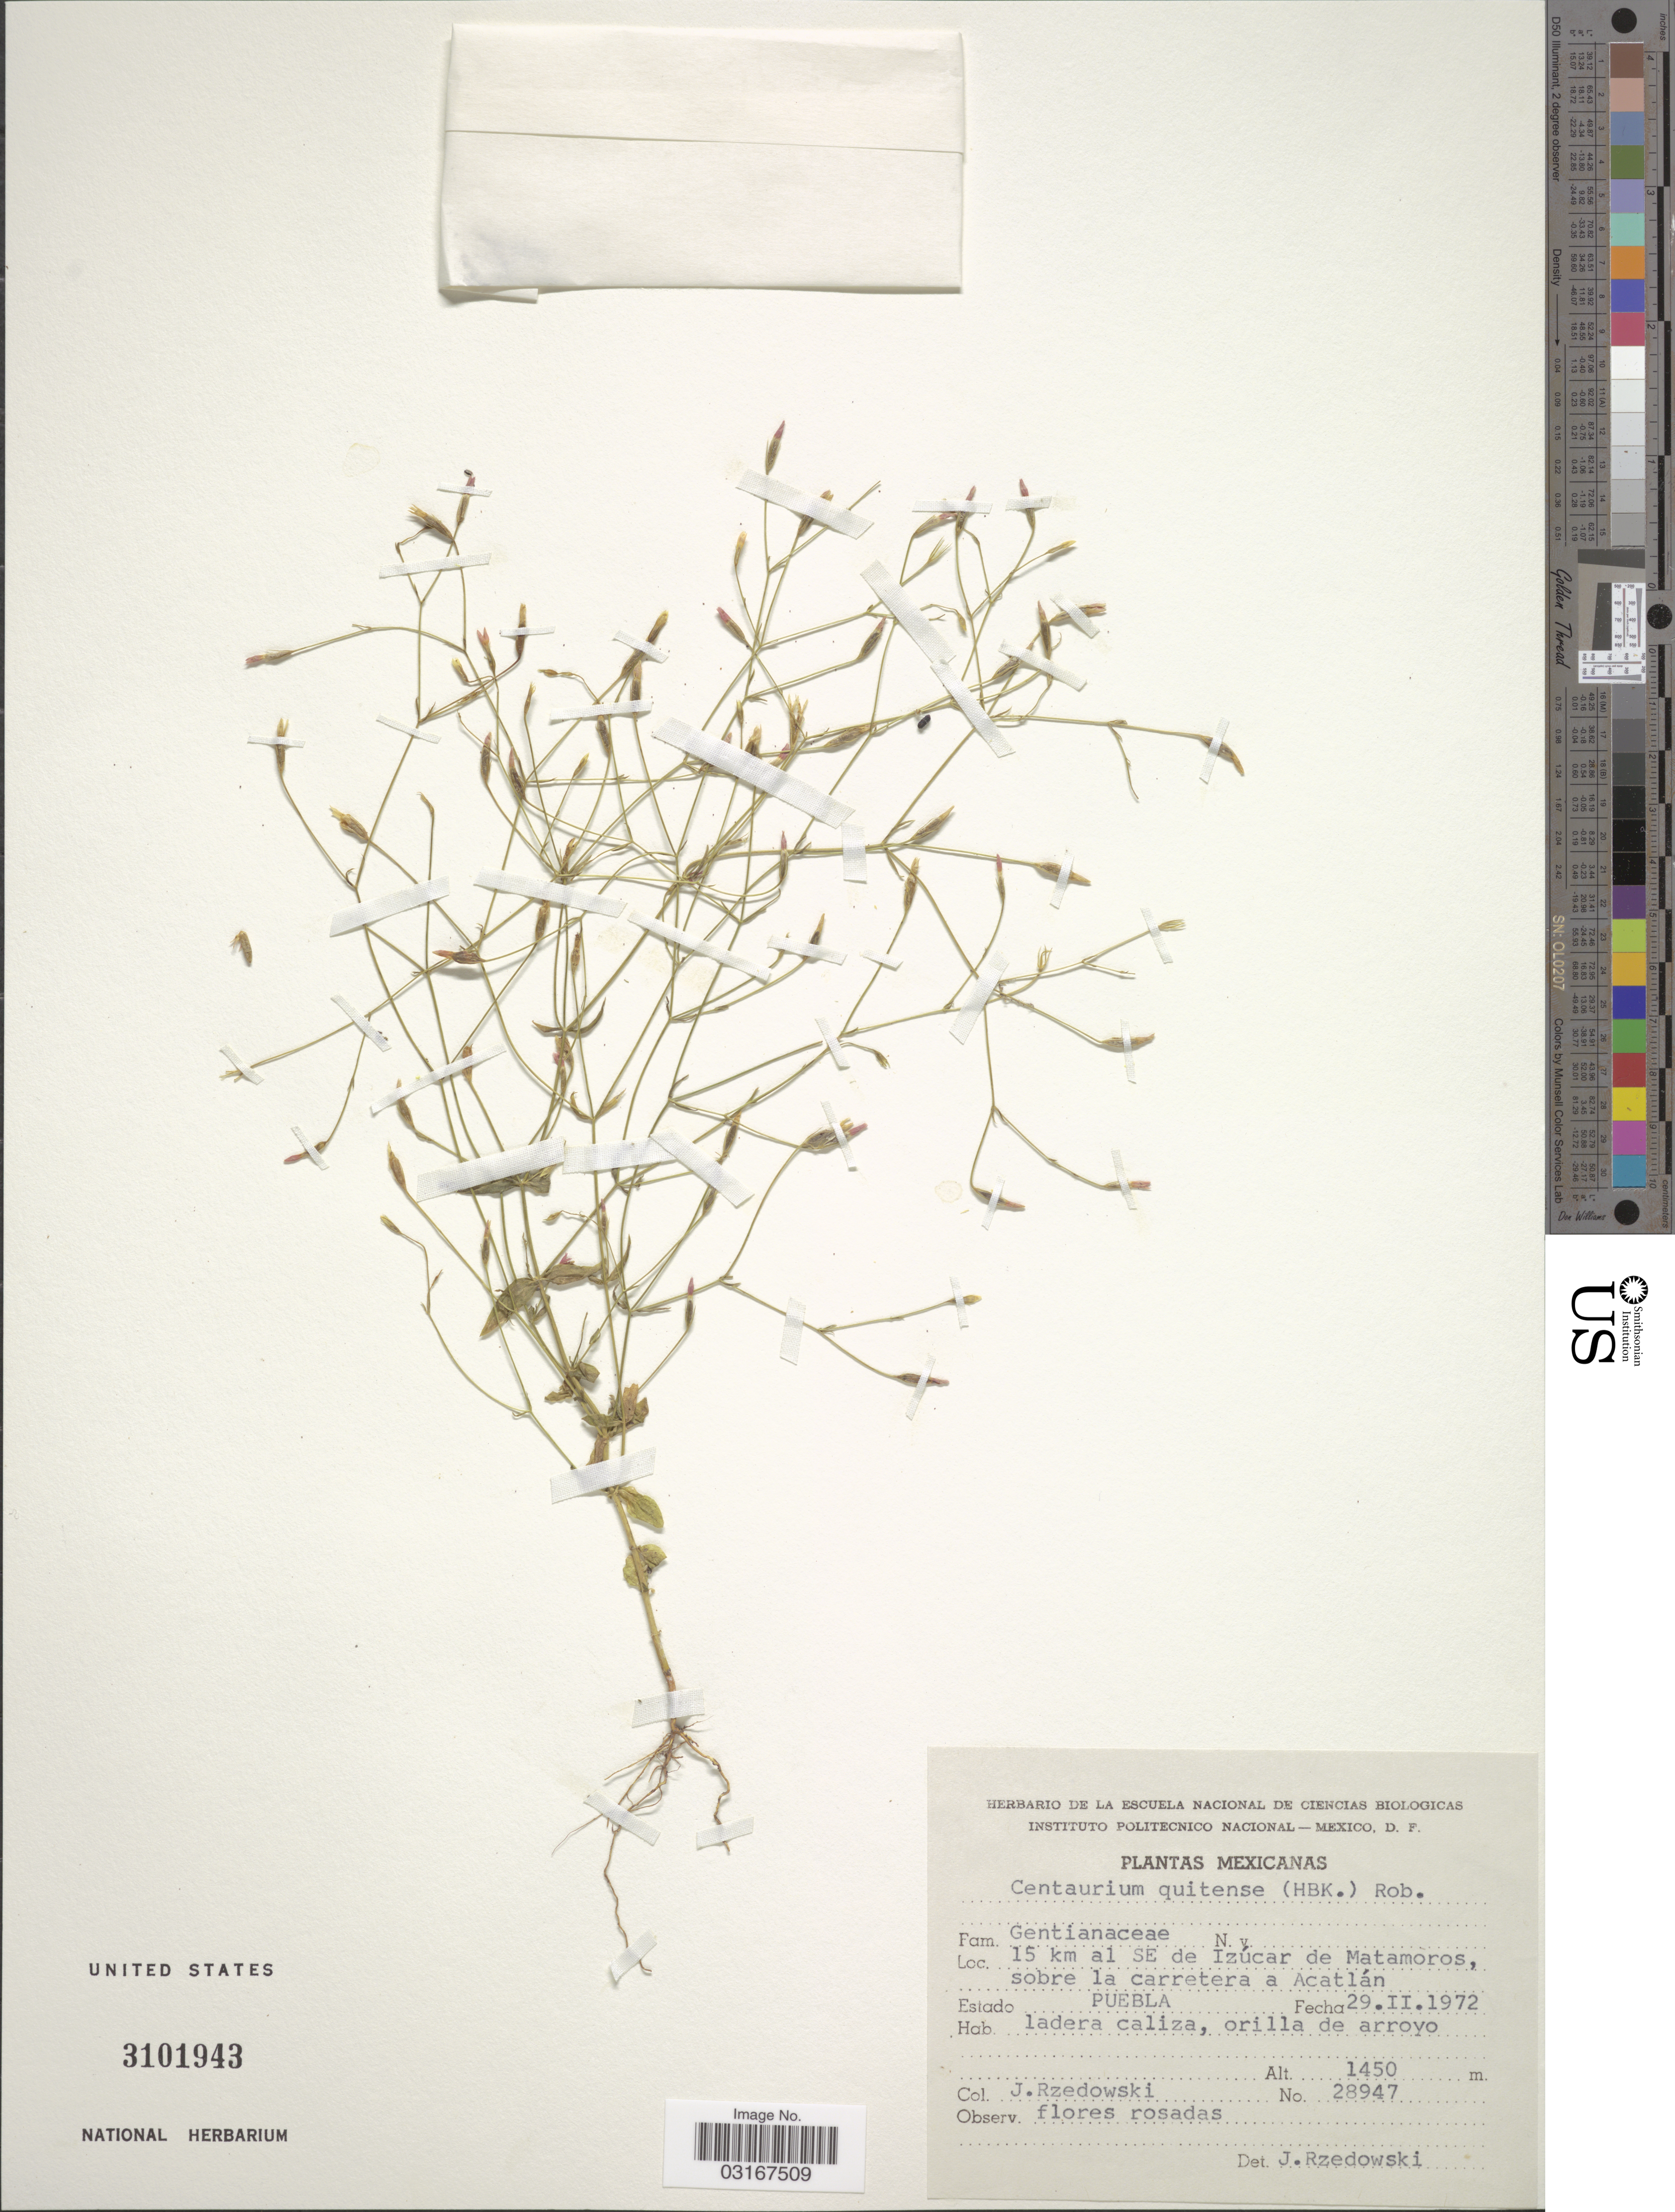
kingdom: Plantae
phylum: Tracheophyta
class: Magnoliopsida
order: Gentianales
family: Gentianaceae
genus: Centaurium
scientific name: Centaurium quitense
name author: (Kunth) B.L. Rob.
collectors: J. Rzedowski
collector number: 28947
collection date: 1972-02-29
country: Mexico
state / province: Puebla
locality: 15 km al SE de Izúcar de Matamoros, sobre la carretera a Acatlán.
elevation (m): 1450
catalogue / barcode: US 3101943